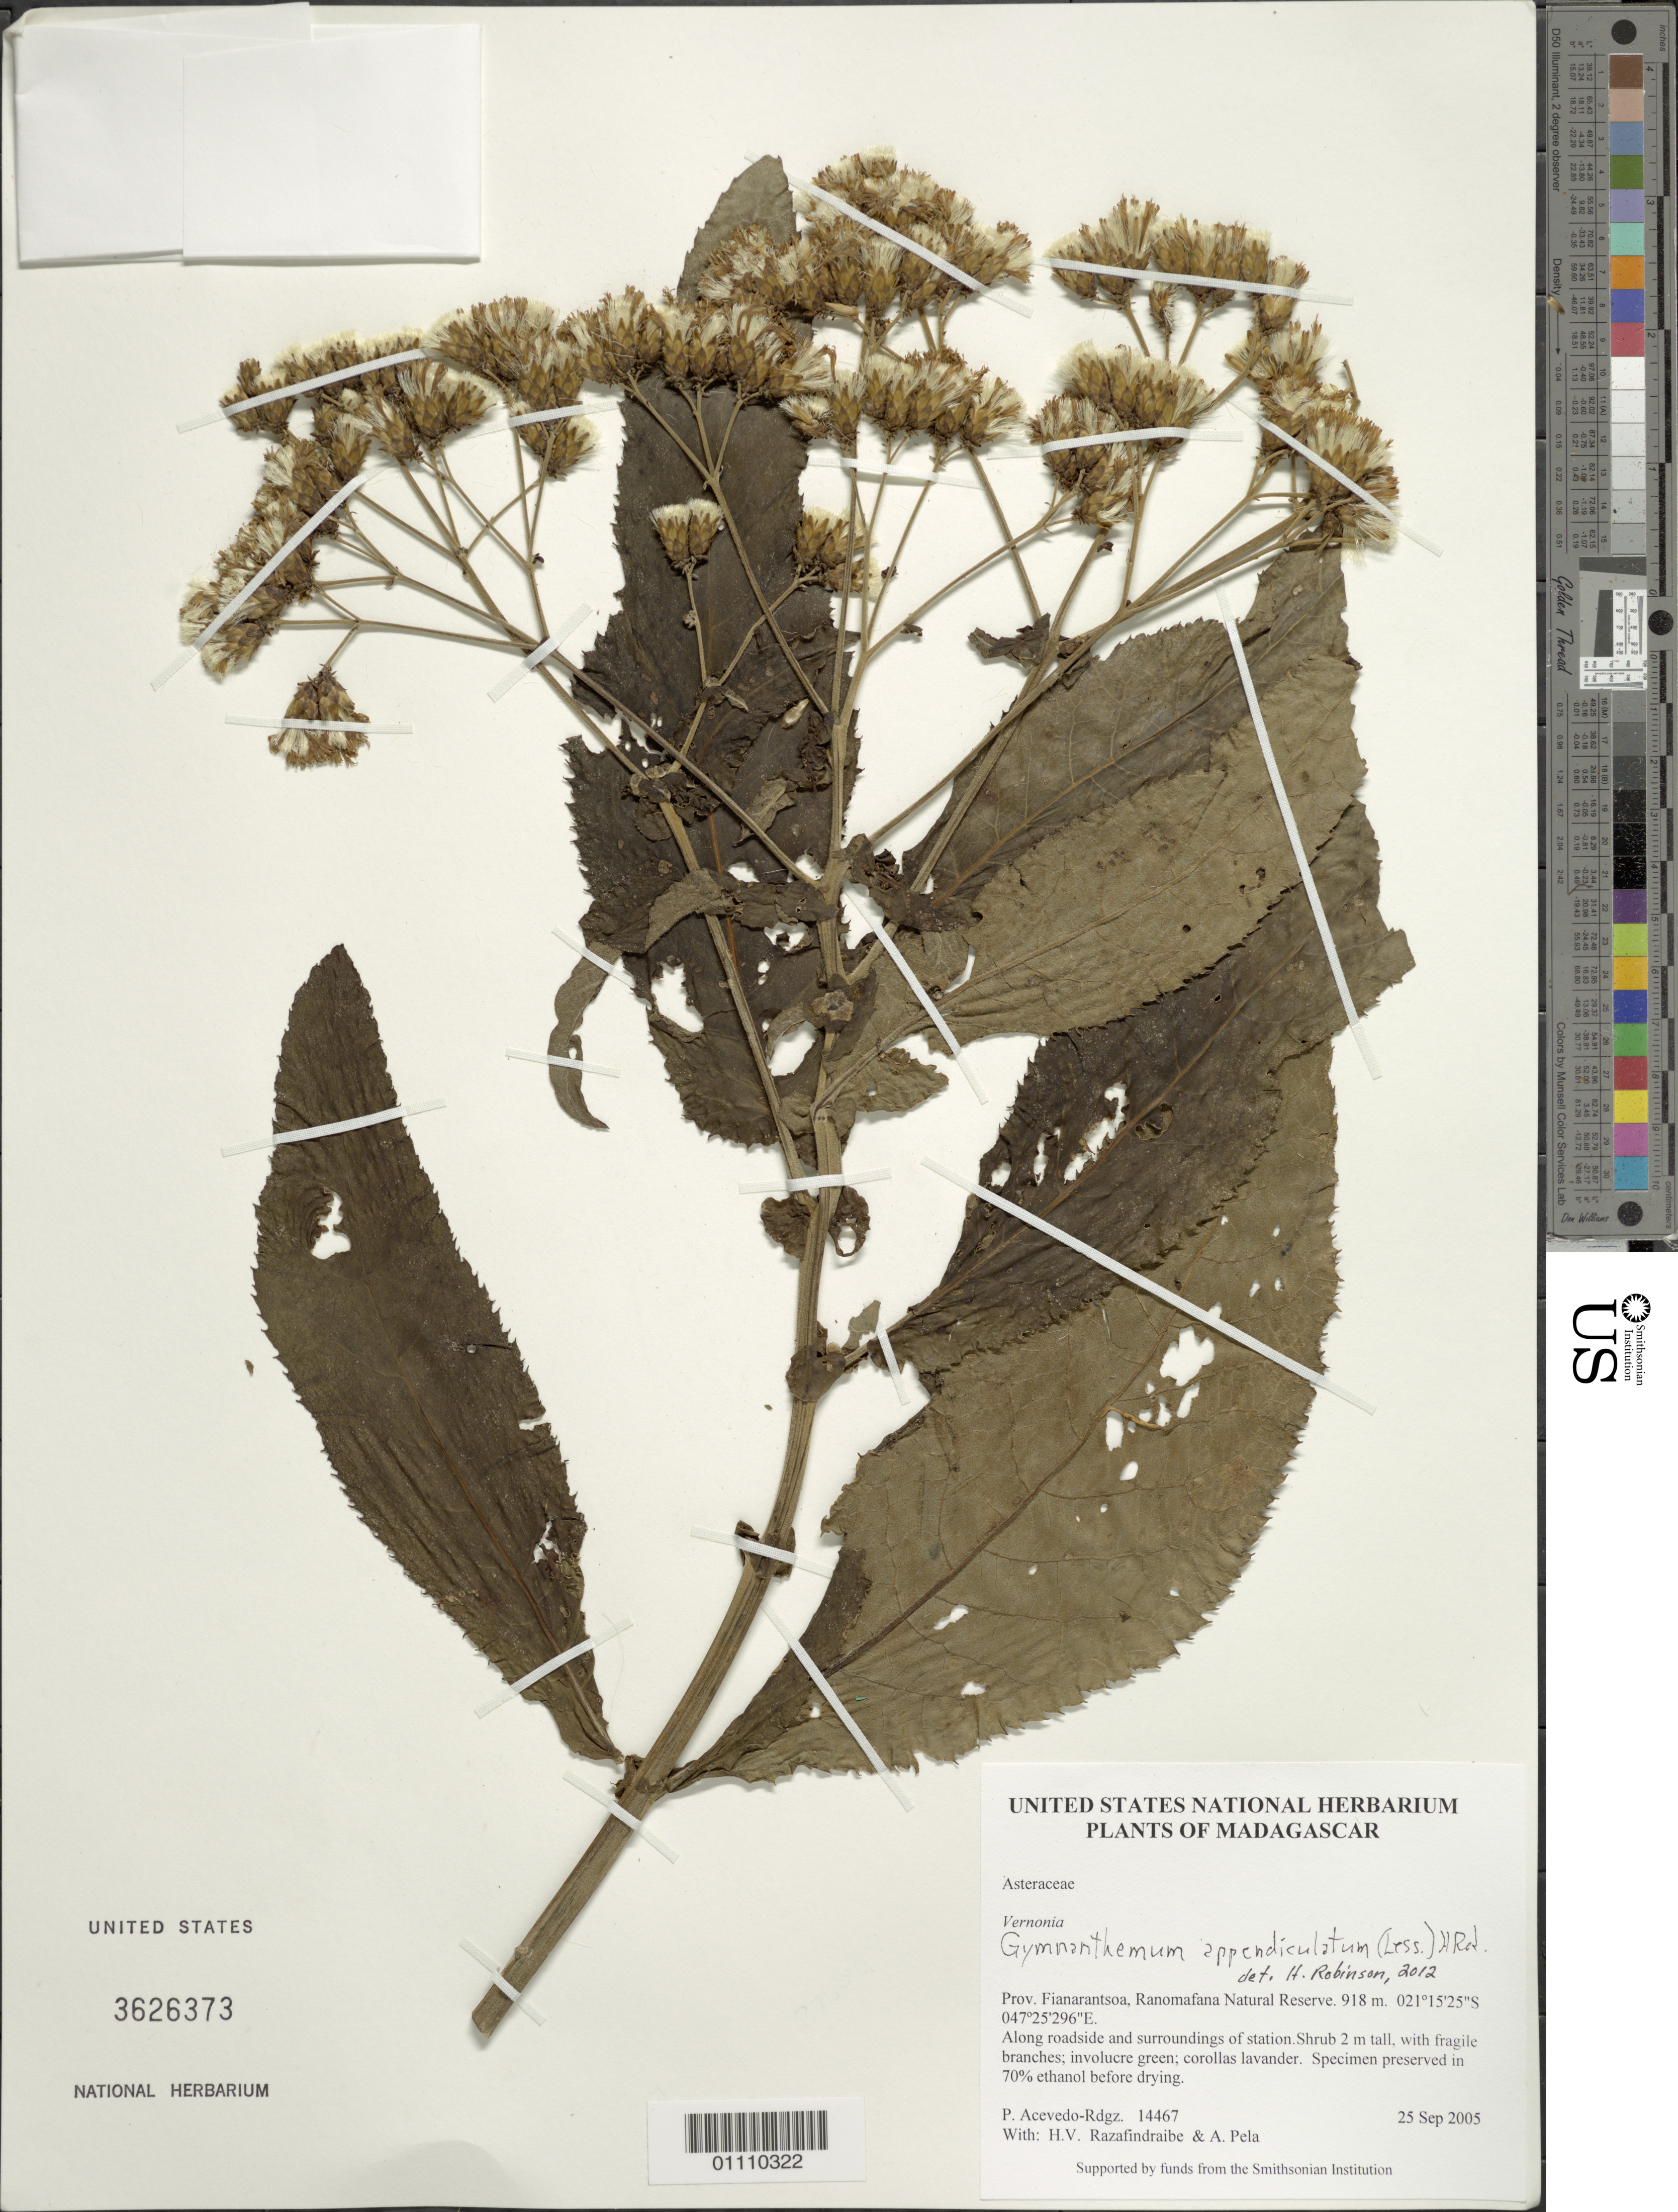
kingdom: Plantae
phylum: Tracheophyta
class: Magnoliopsida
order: Asterales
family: Asteraceae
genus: Gymnanthemum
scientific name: Gymnanthemum appendiculatum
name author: (Less.) H. Rob.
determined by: Robinson, Harold E., (US)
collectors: P. Acevedo-Rodr., H. Razafindraibe & A. Pela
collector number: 14467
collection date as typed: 25 Sep 2005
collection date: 2005-09-25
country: Madagascar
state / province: Haute Matsiatra / Vatovavy Fitovinany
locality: Prov. Fianarantsoa, Ranomafana Natural Reserve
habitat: Along roadside and surroundings of station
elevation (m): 918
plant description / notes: US, NY, K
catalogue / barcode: US 3626373